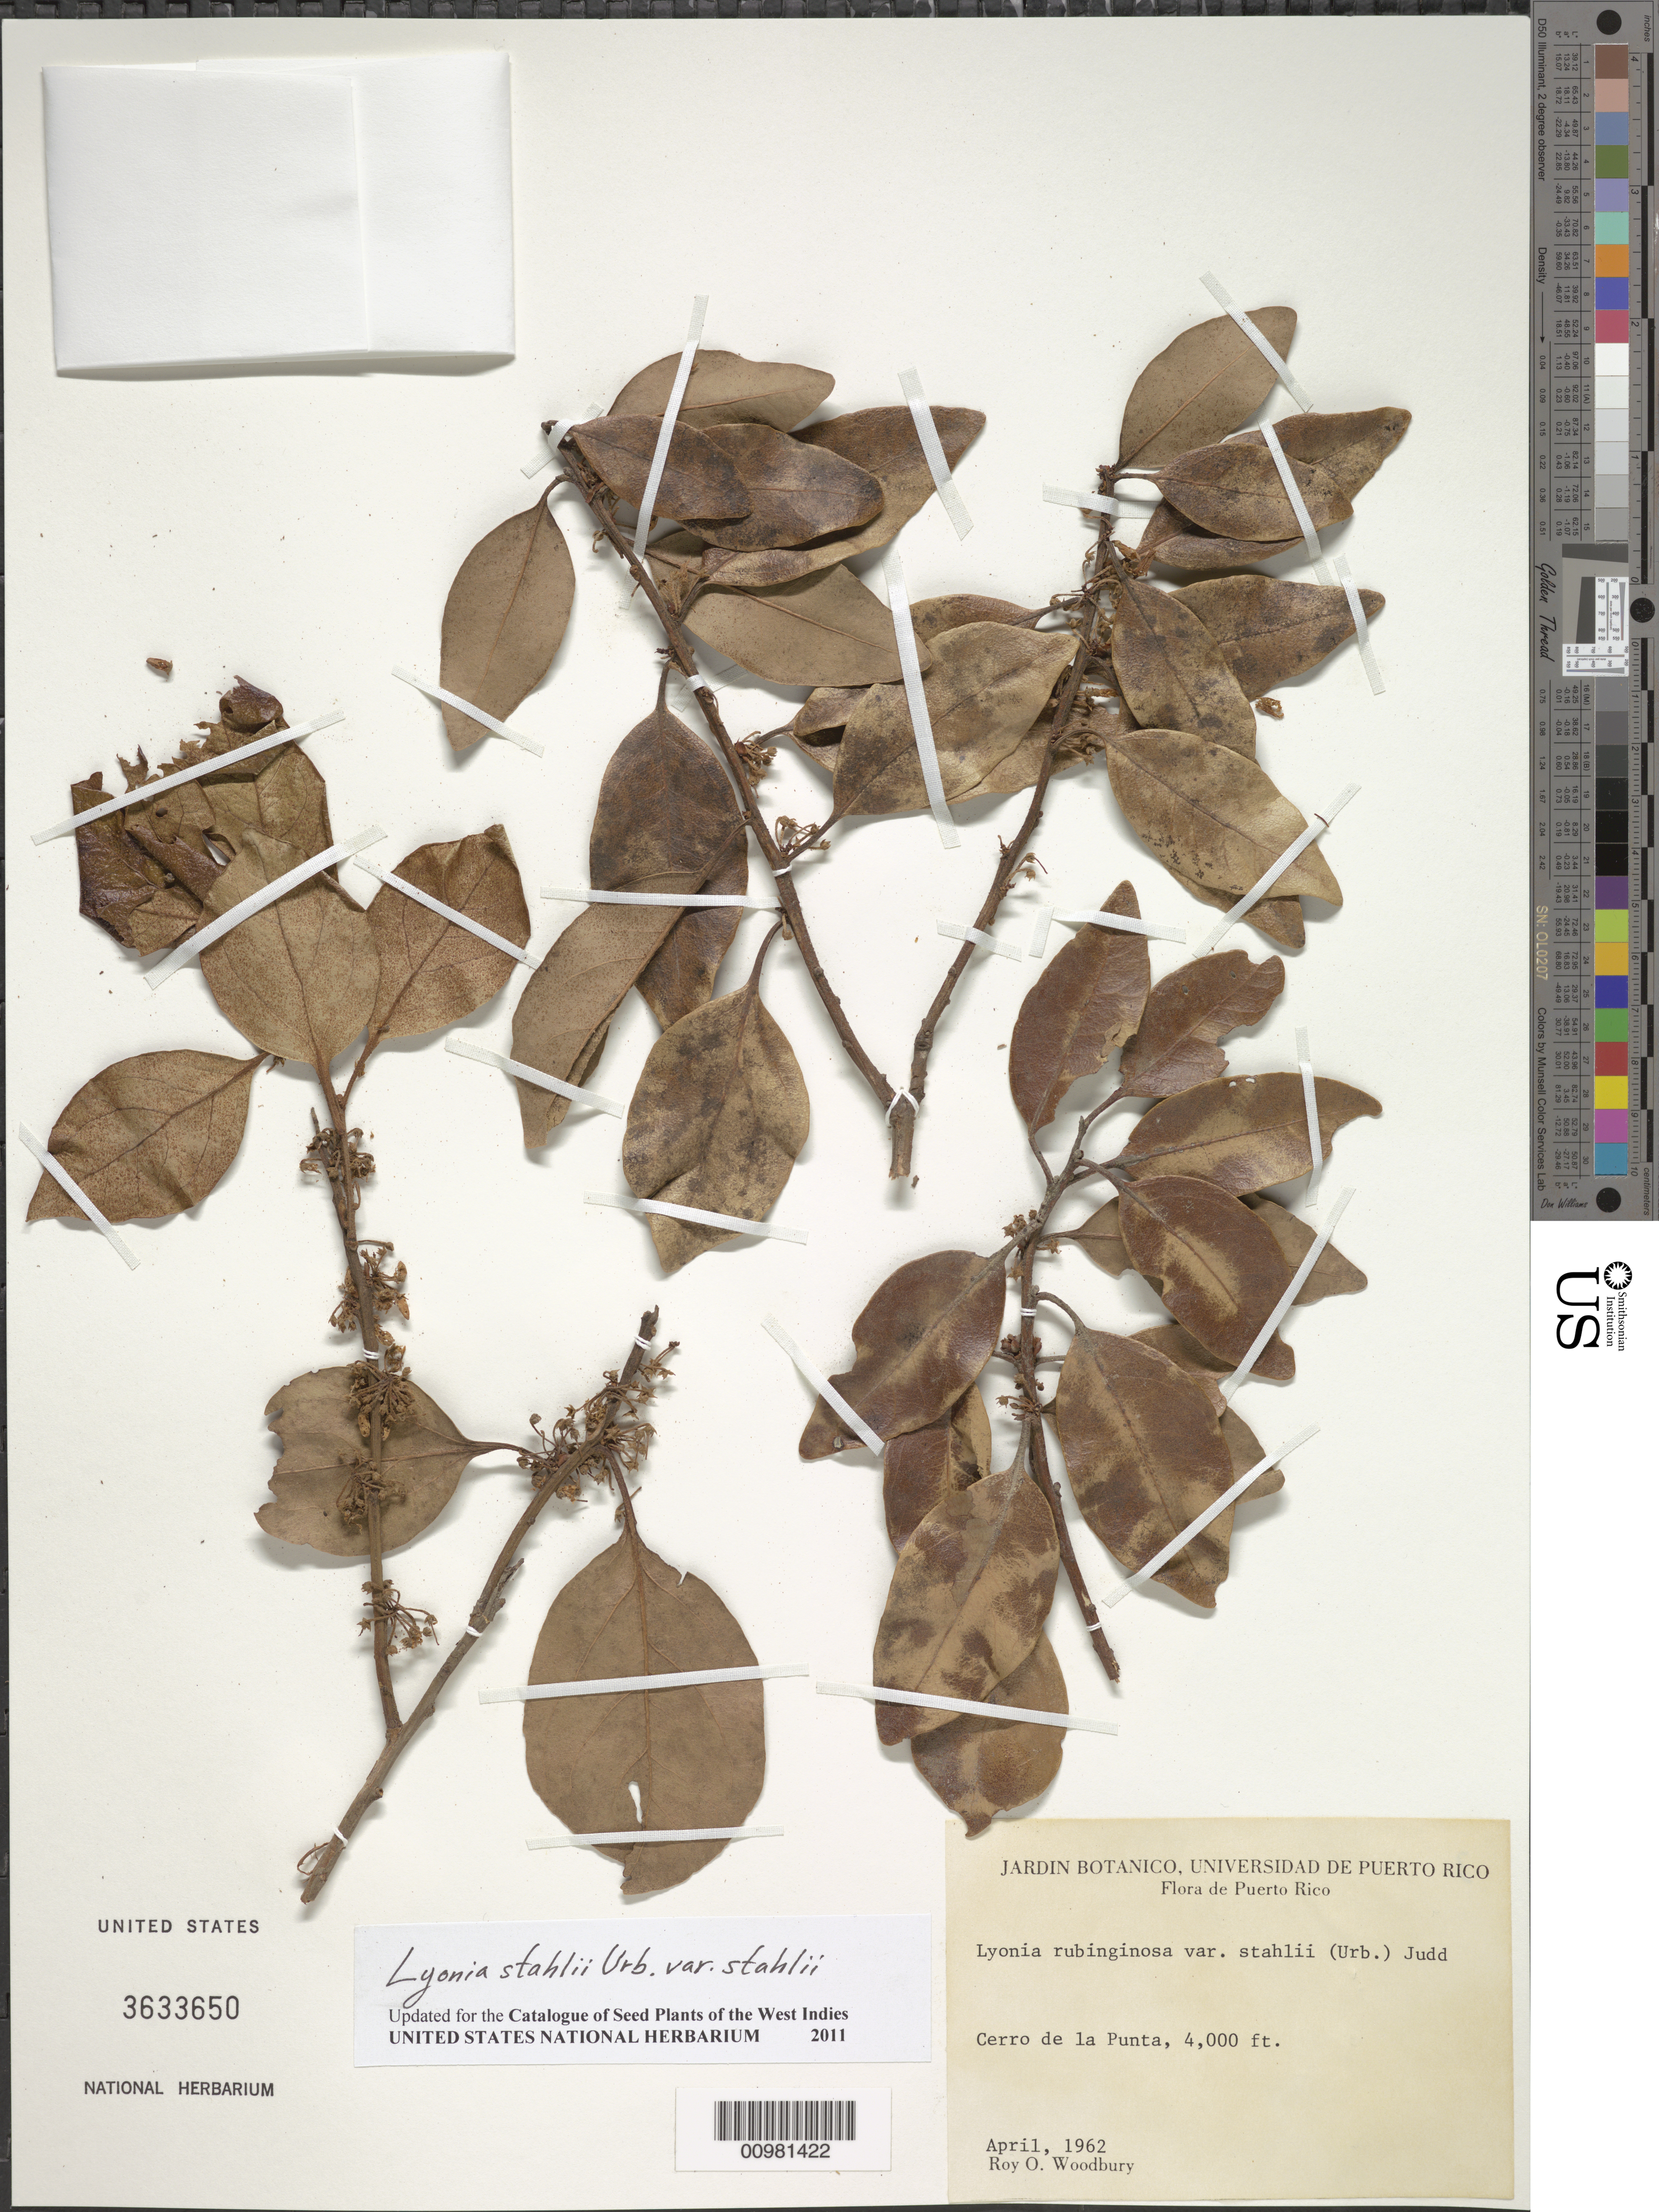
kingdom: Plantae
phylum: Tracheophyta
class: Magnoliopsida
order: Ericales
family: Ericaceae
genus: Lyonia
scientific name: Lyonia stahlii var. stahlii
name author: Urb.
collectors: R. O. Woodbury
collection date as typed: Apr 1962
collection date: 1962-04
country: Puerto Rico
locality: Cerro de la Punta.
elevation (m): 1219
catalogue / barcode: US 3633650